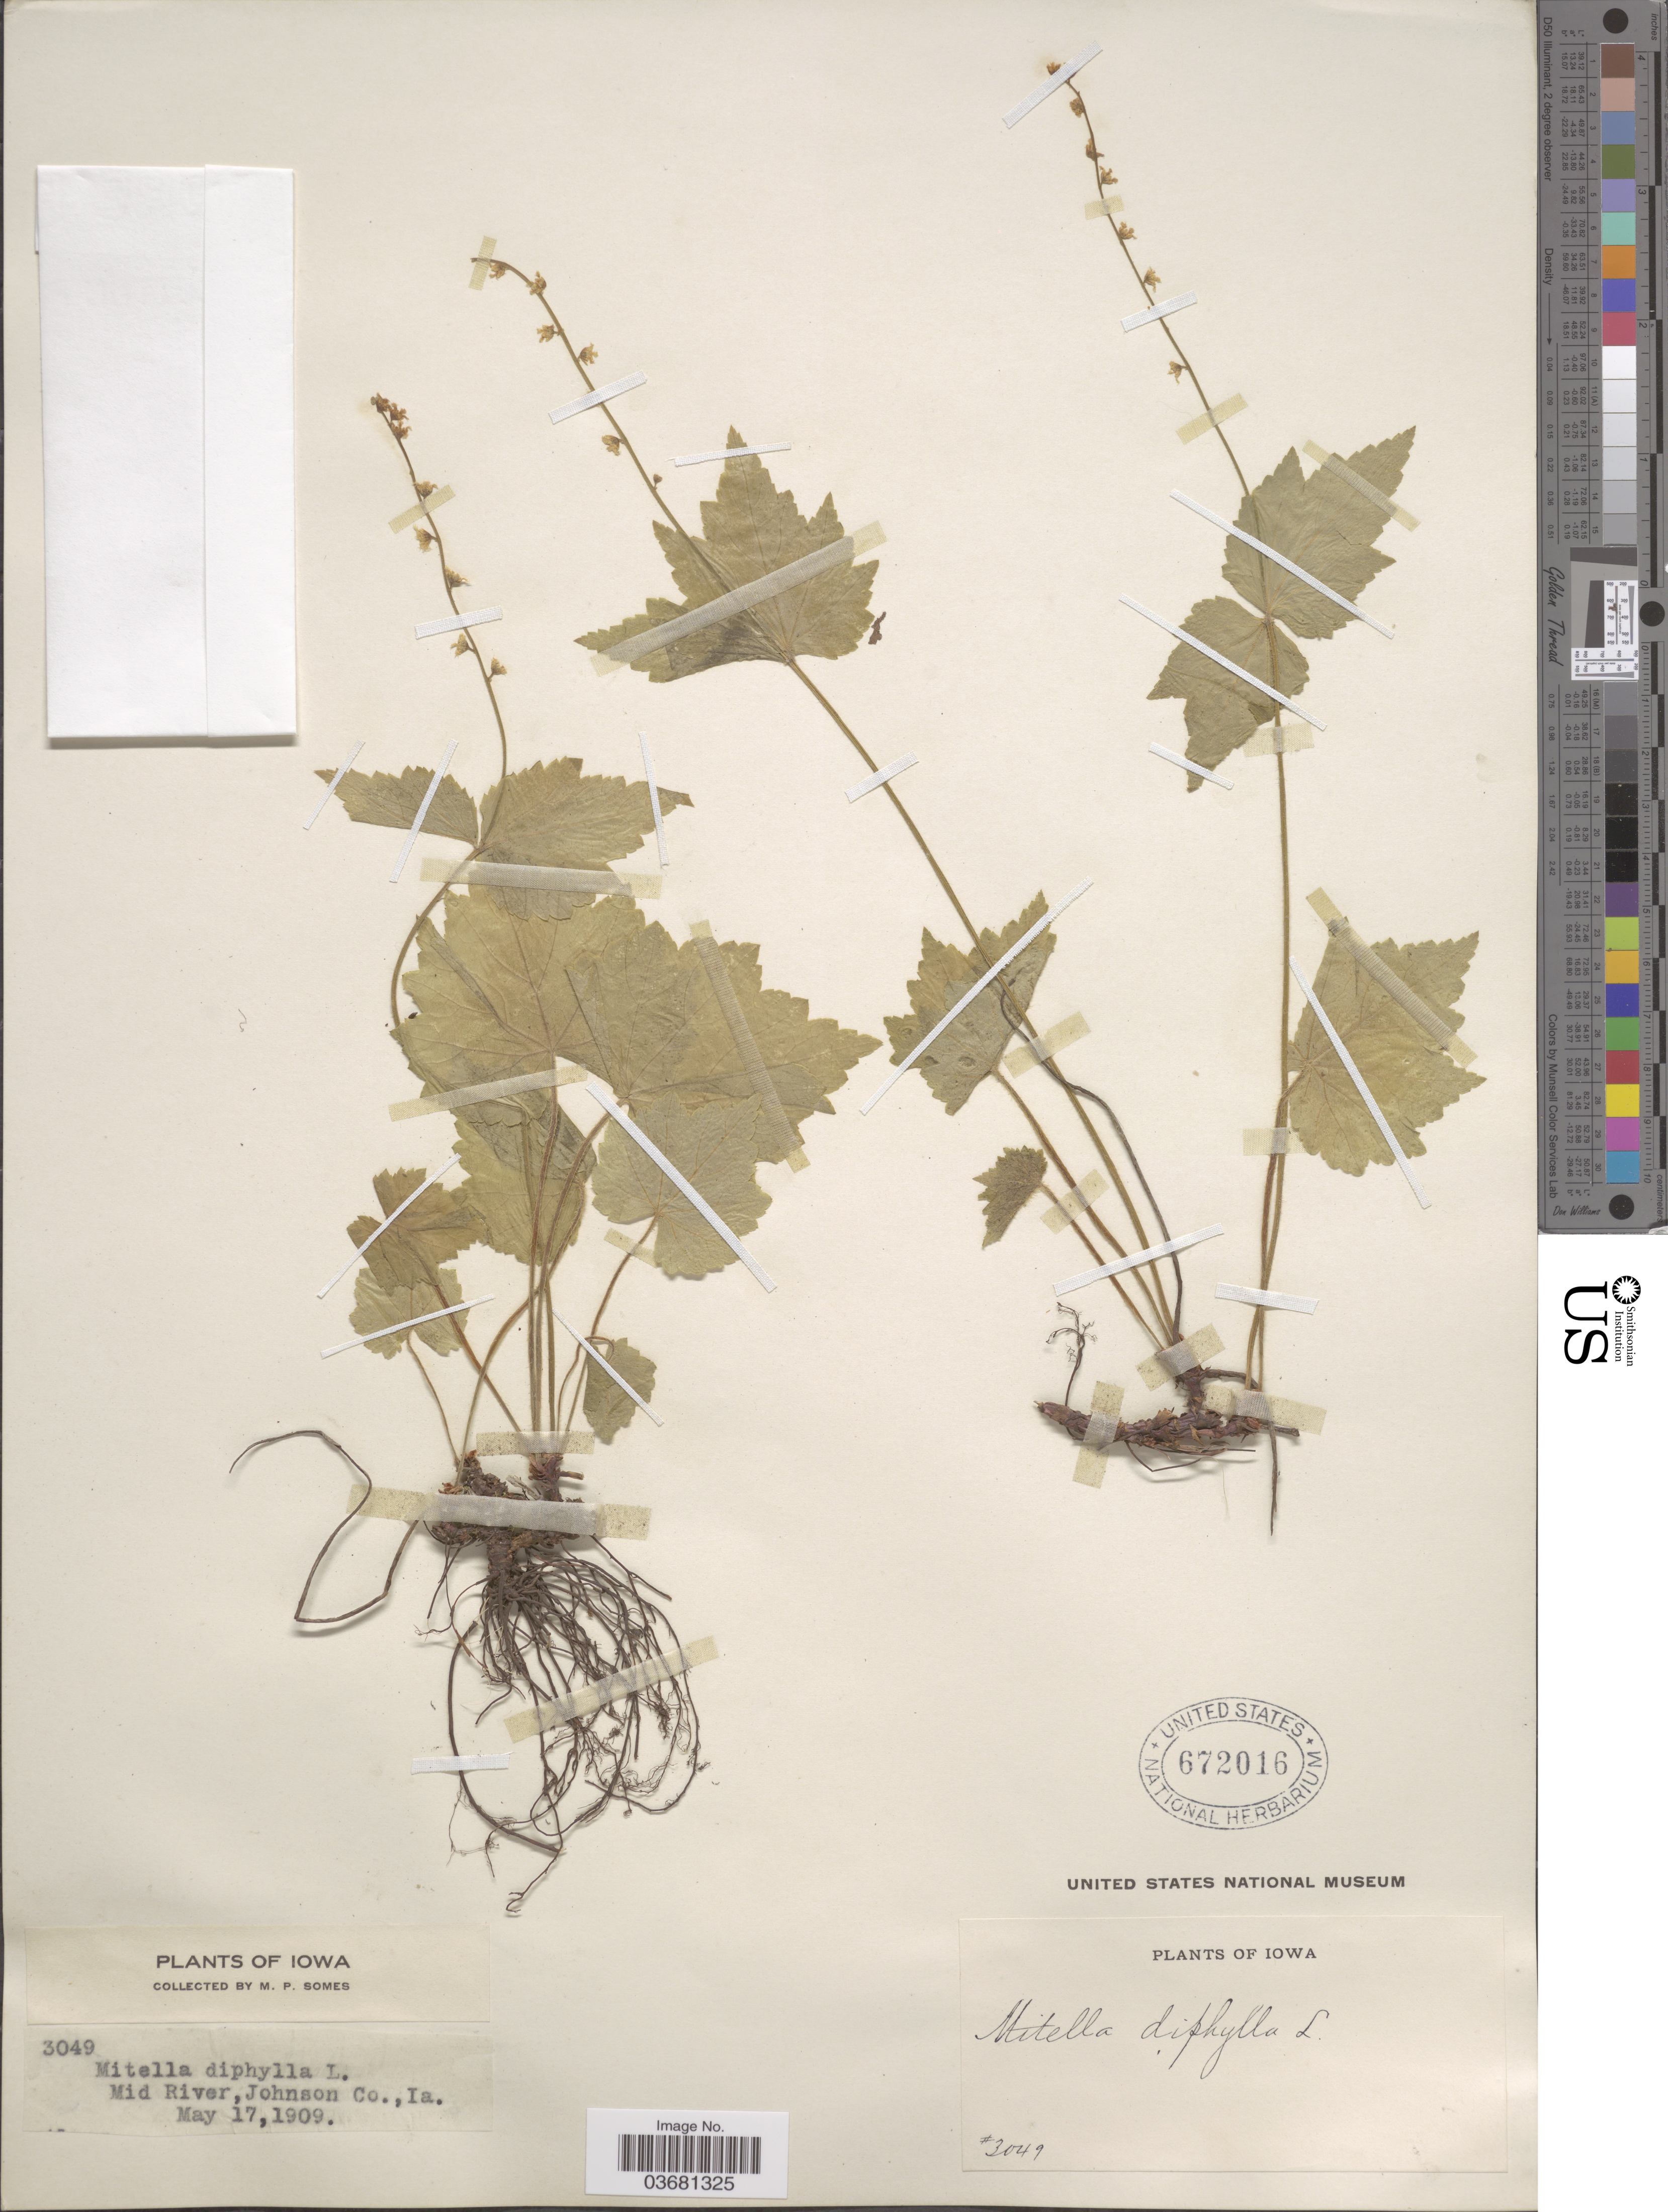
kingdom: Plantae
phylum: Tracheophyta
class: Magnoliopsida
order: Saxifragales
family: Saxifragaceae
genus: Mitella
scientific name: Mitella diphylla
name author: L.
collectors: M. Somes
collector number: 3049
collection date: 1909-05-17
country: United States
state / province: Iowa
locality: Mid River,Johnson Co.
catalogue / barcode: US 672016